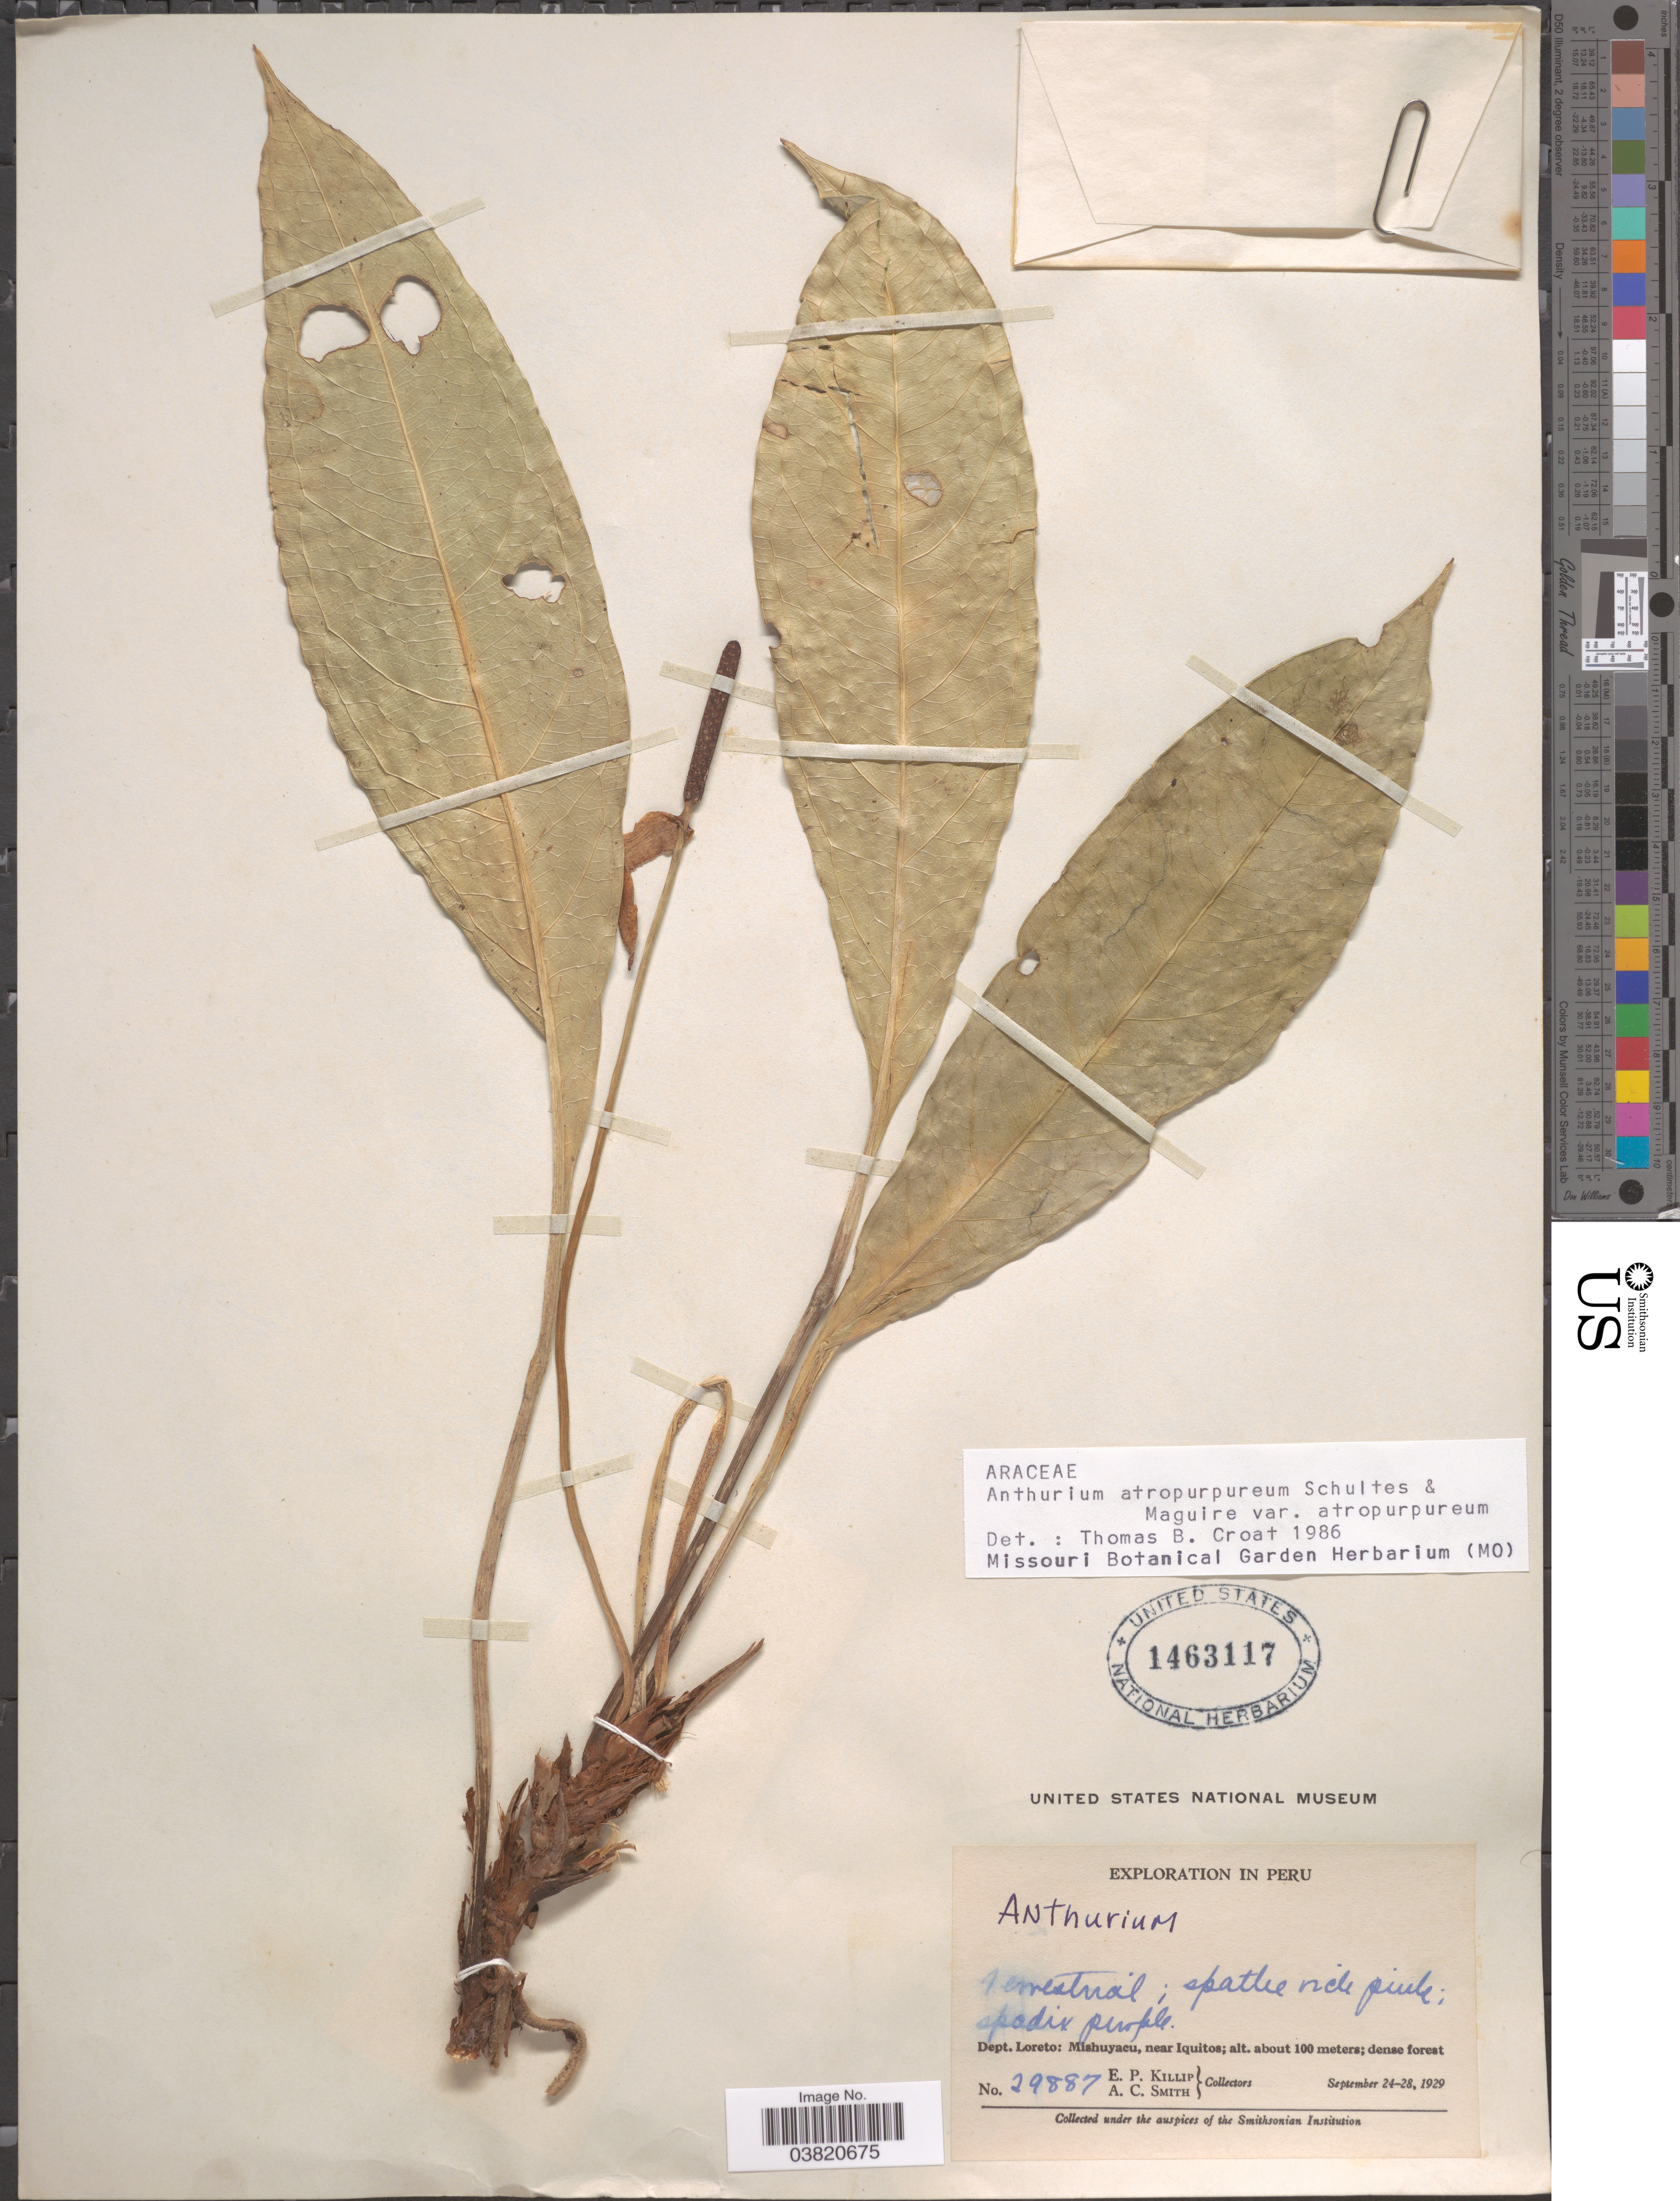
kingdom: Plantae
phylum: Tracheophyta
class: Liliopsida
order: Alismatales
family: Araceae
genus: Anthurium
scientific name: Anthurium atropurpureum var. atropurpureum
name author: R.E. Schult. & Maguire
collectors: E. P. Killip & A. C. Smith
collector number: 29887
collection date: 1929-09-24/1929-09-28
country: Peru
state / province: Loreto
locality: Dept. Loreto: Mishuyacu, near Iquitos.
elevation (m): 100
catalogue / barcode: US 1463117